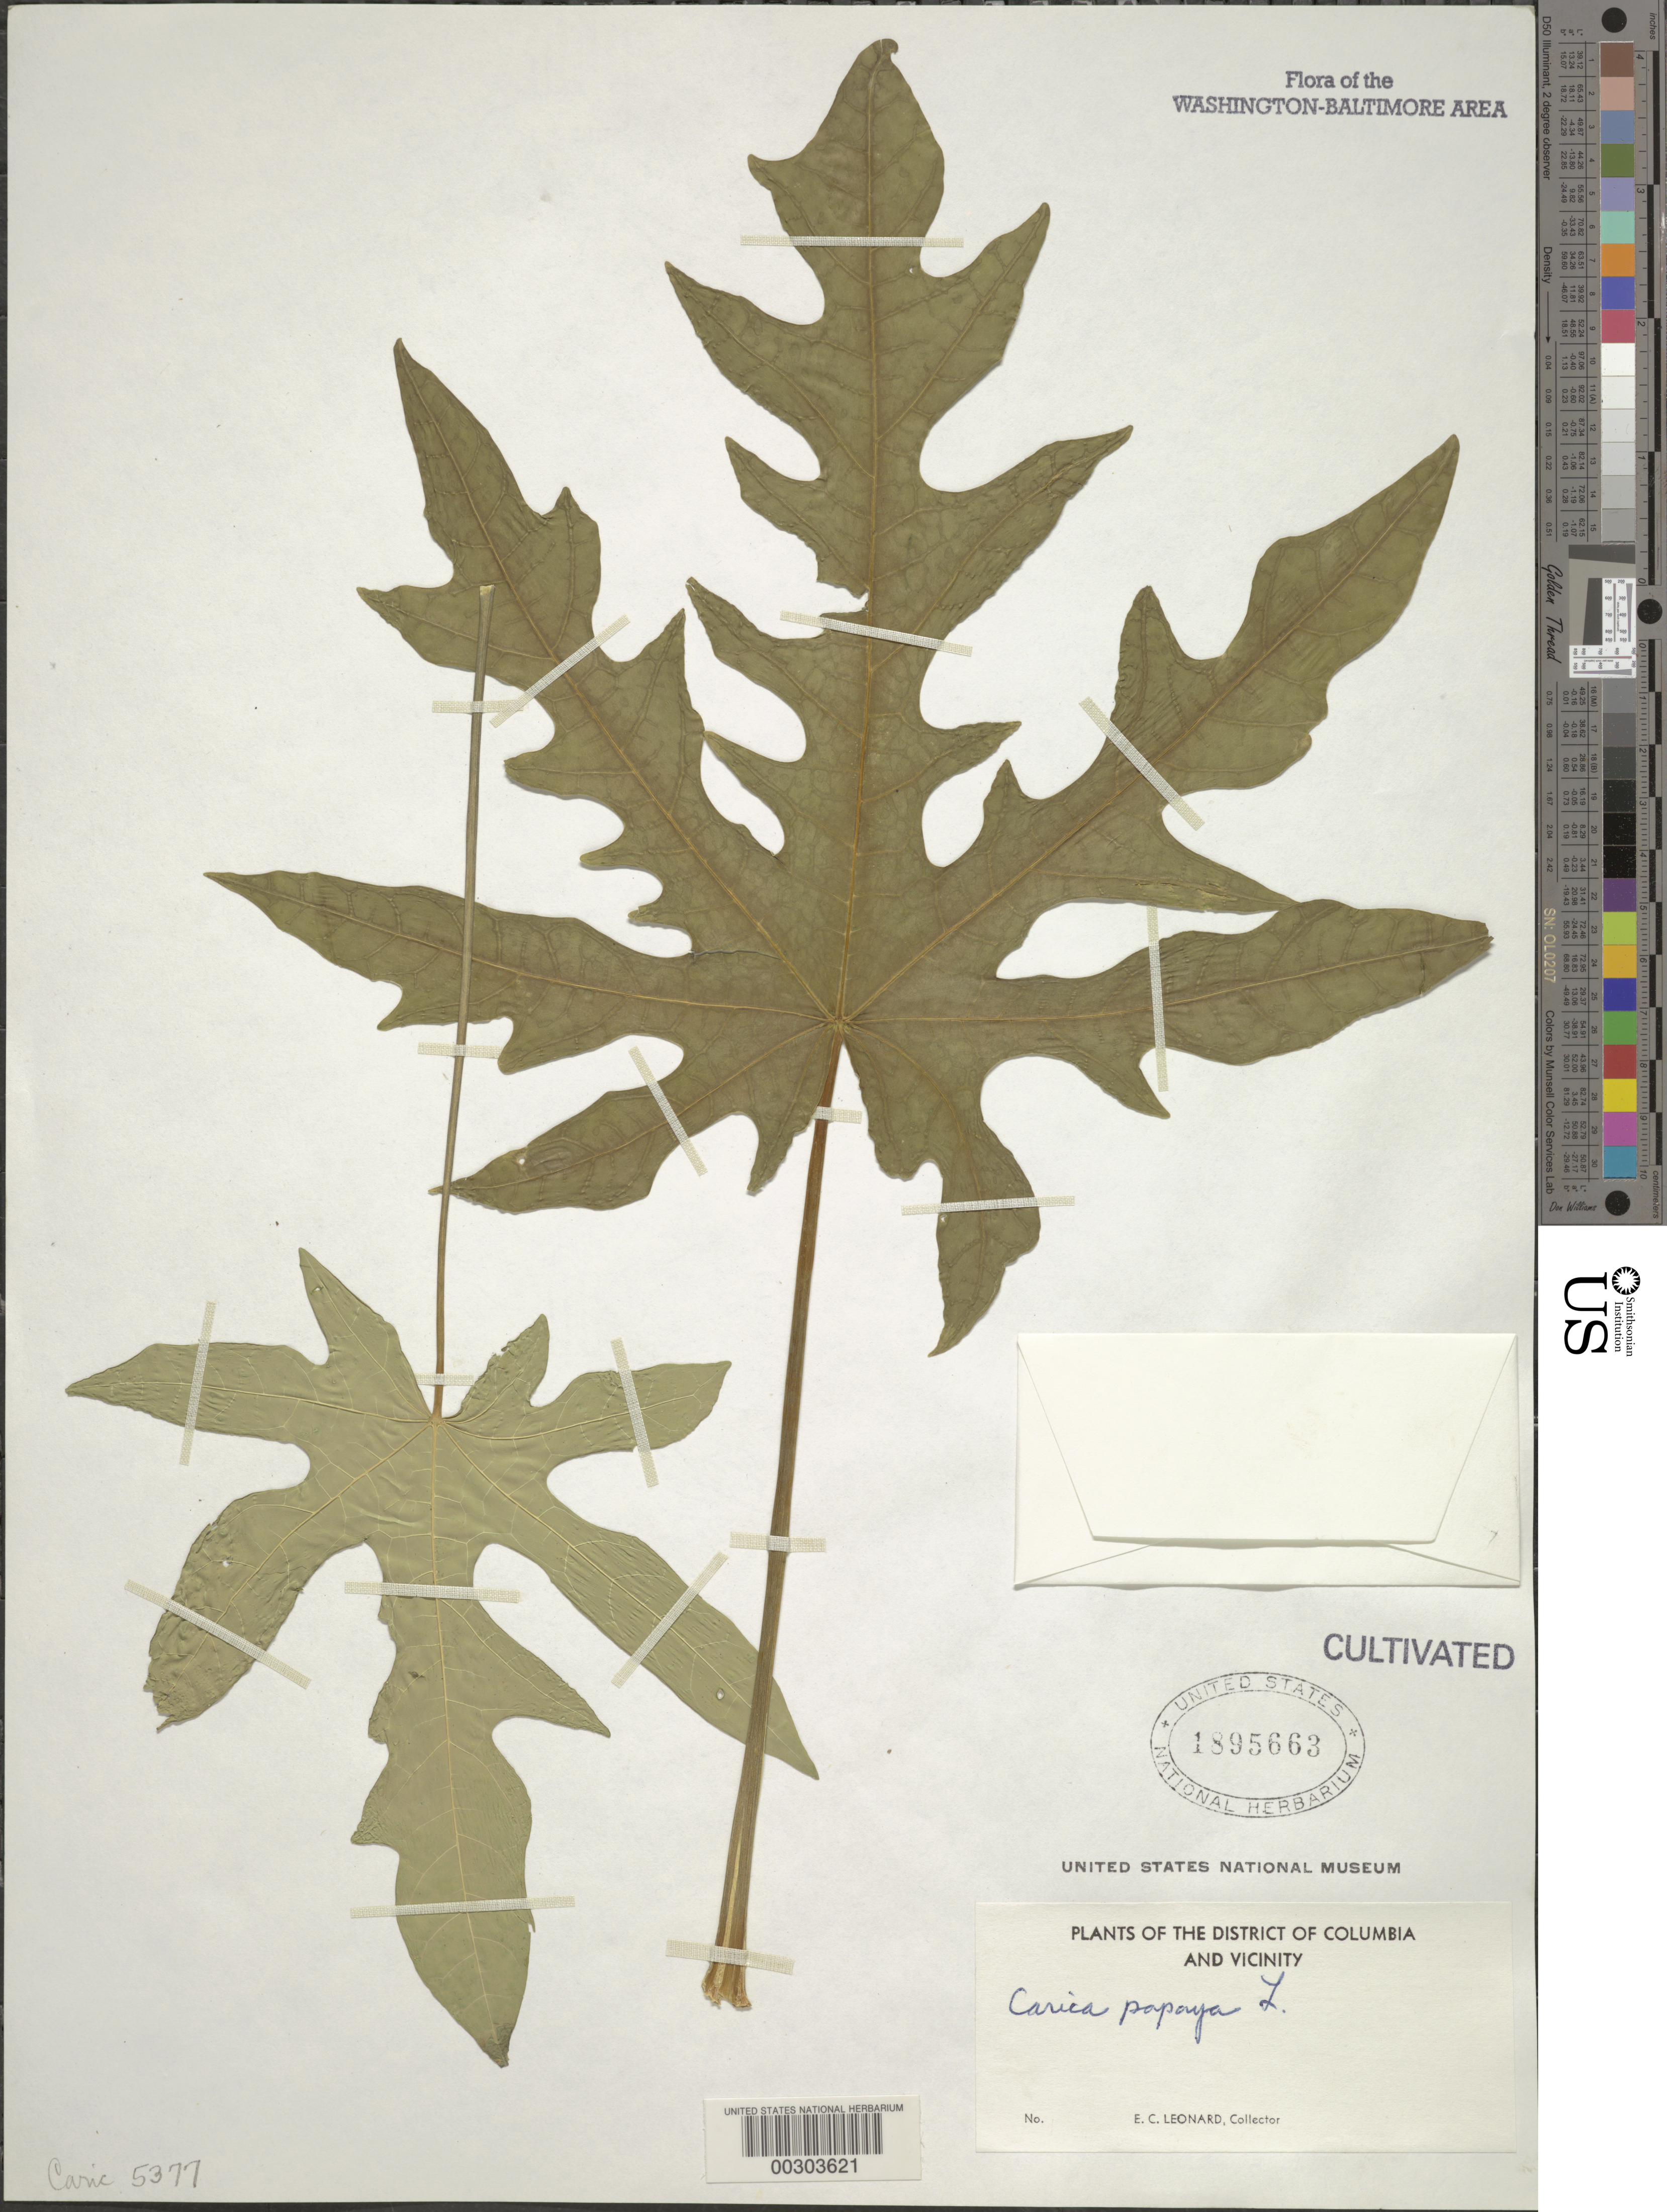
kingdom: Plantae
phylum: Tracheophyta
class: Magnoliopsida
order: Brassicales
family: Caricaceae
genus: Carica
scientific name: Carica papaya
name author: L.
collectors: E. C. Leonard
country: United States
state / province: District of Columbia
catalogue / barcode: US 1895663